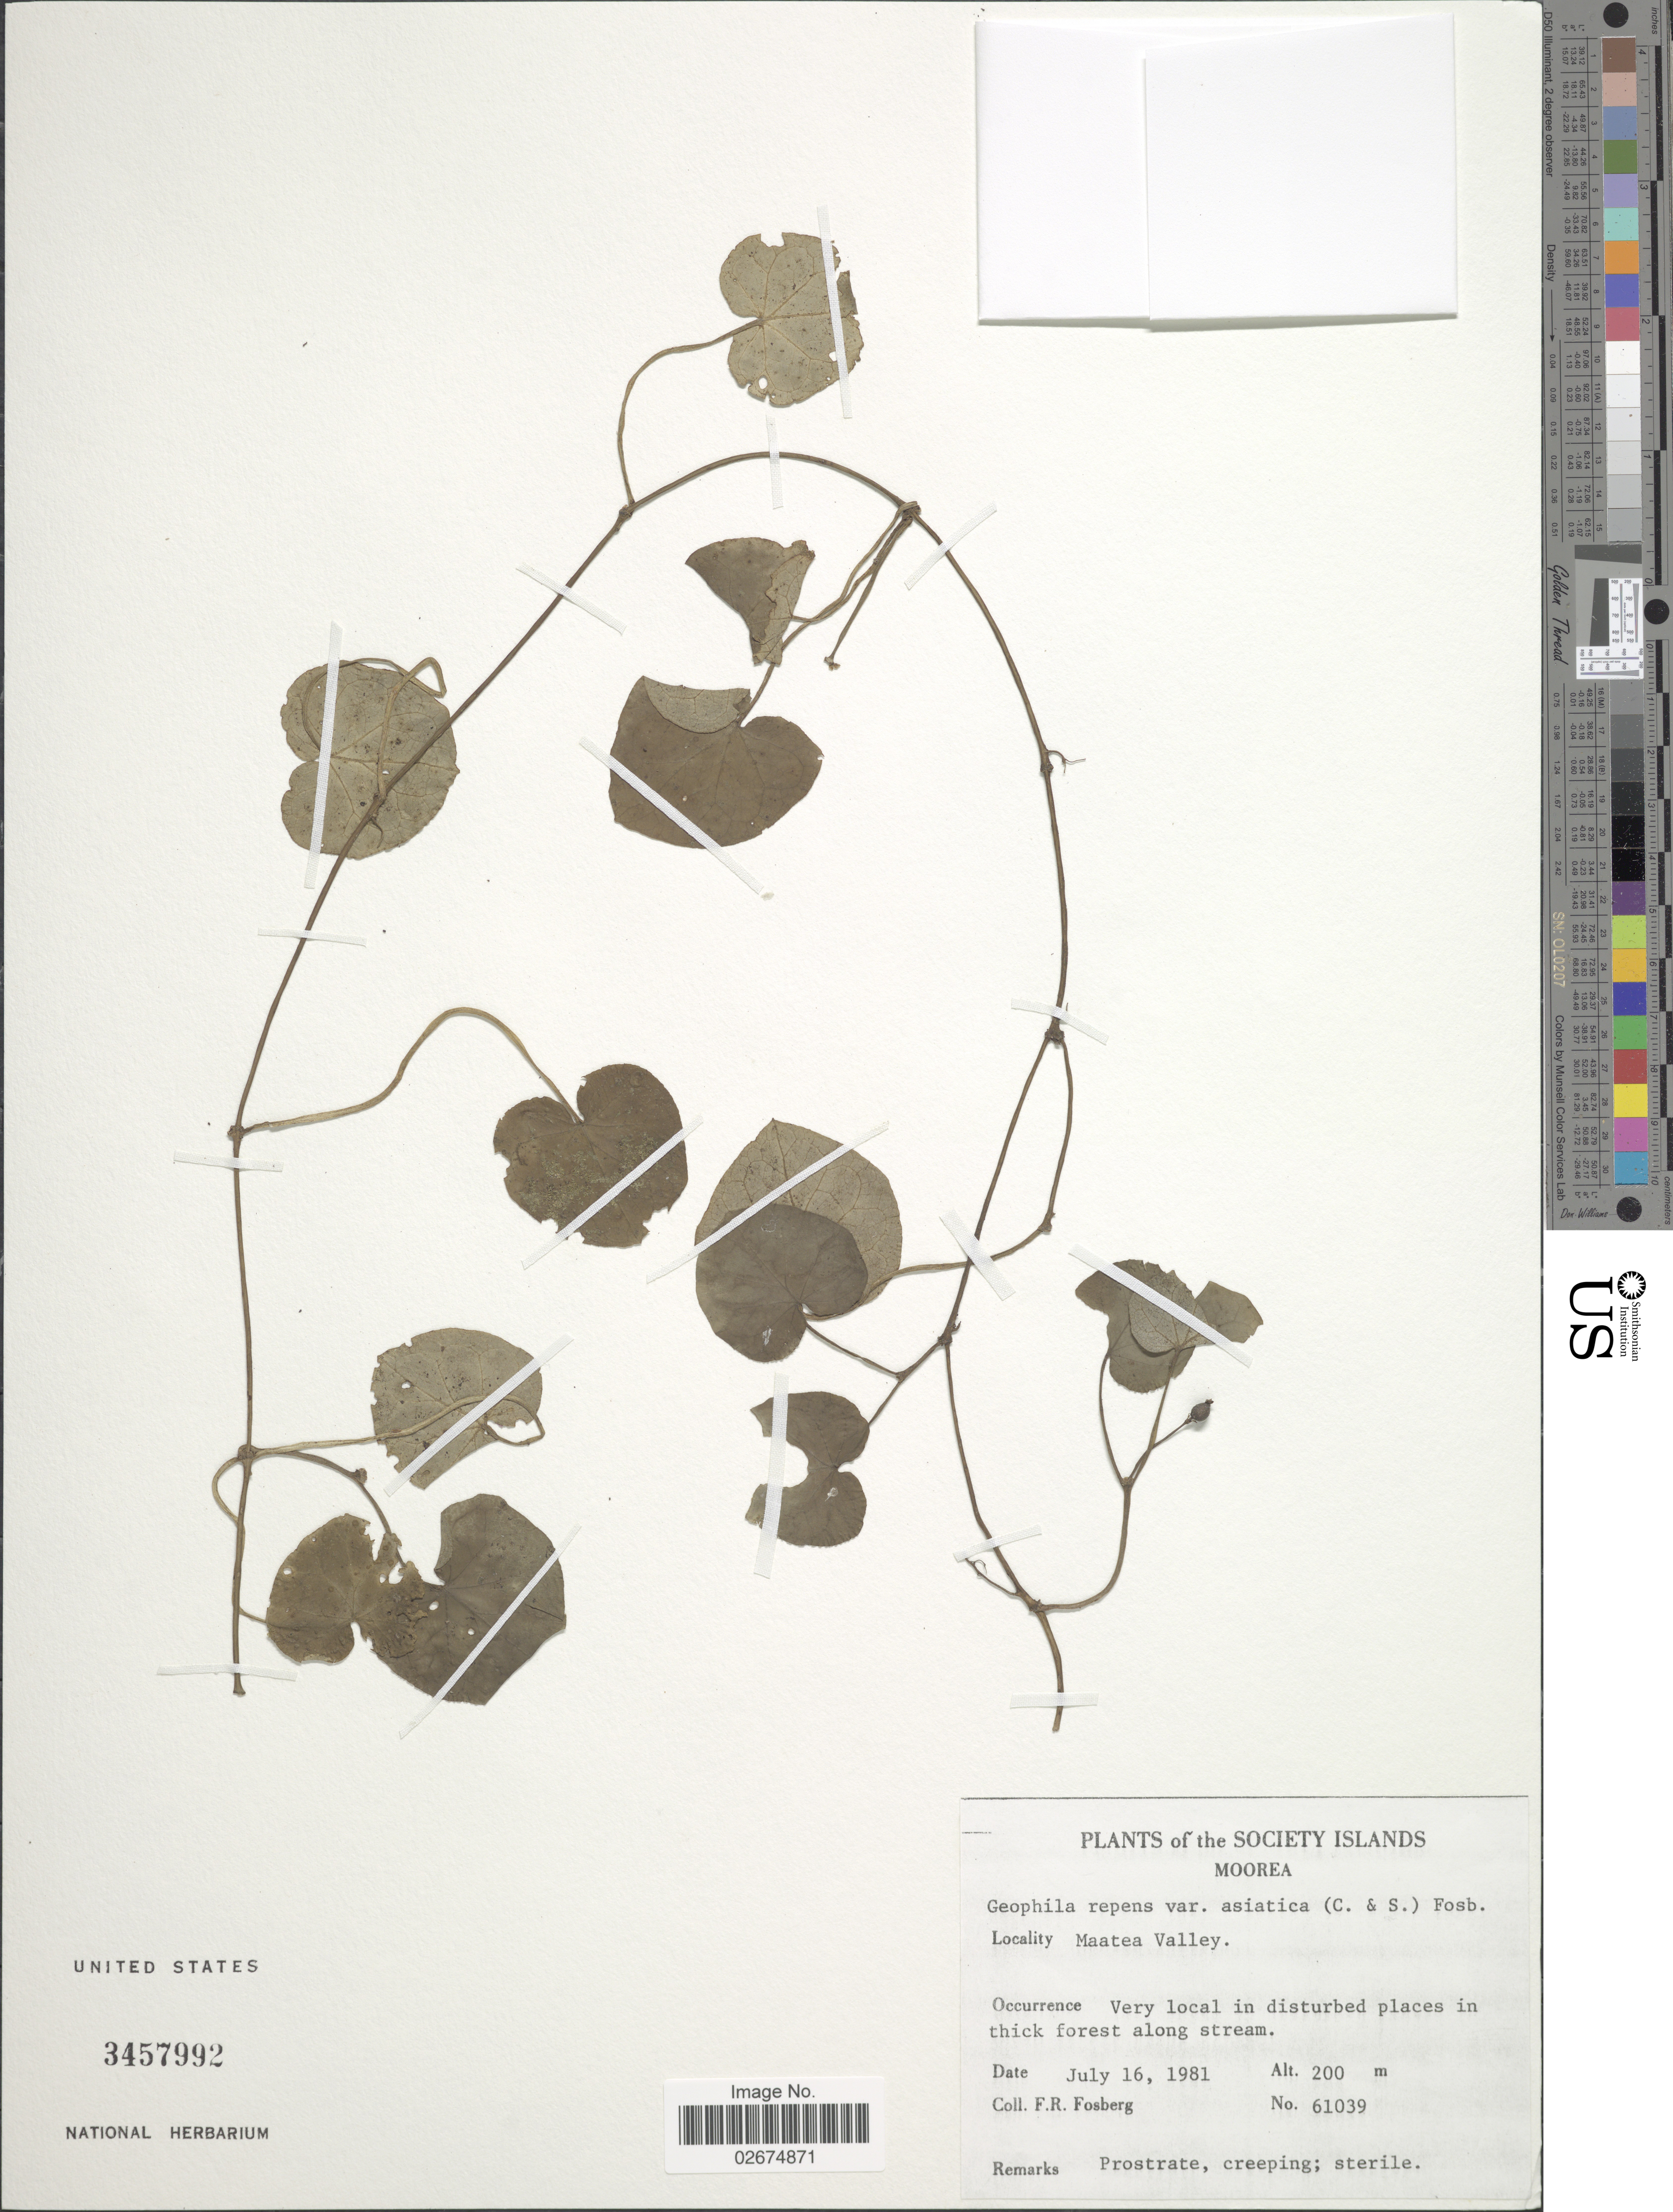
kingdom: Plantae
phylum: Tracheophyta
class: Magnoliopsida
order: Gentianales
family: Rubiaceae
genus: Geophila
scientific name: Geophila repens var. asiatica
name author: (Cham. & Schltdl.) Fosberg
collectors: F. R. Fosberg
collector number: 61039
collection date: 1981-07-16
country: French Polynesia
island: Moorea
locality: Society Islands. Moorea. Maatea Valley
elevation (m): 200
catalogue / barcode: US 3457992